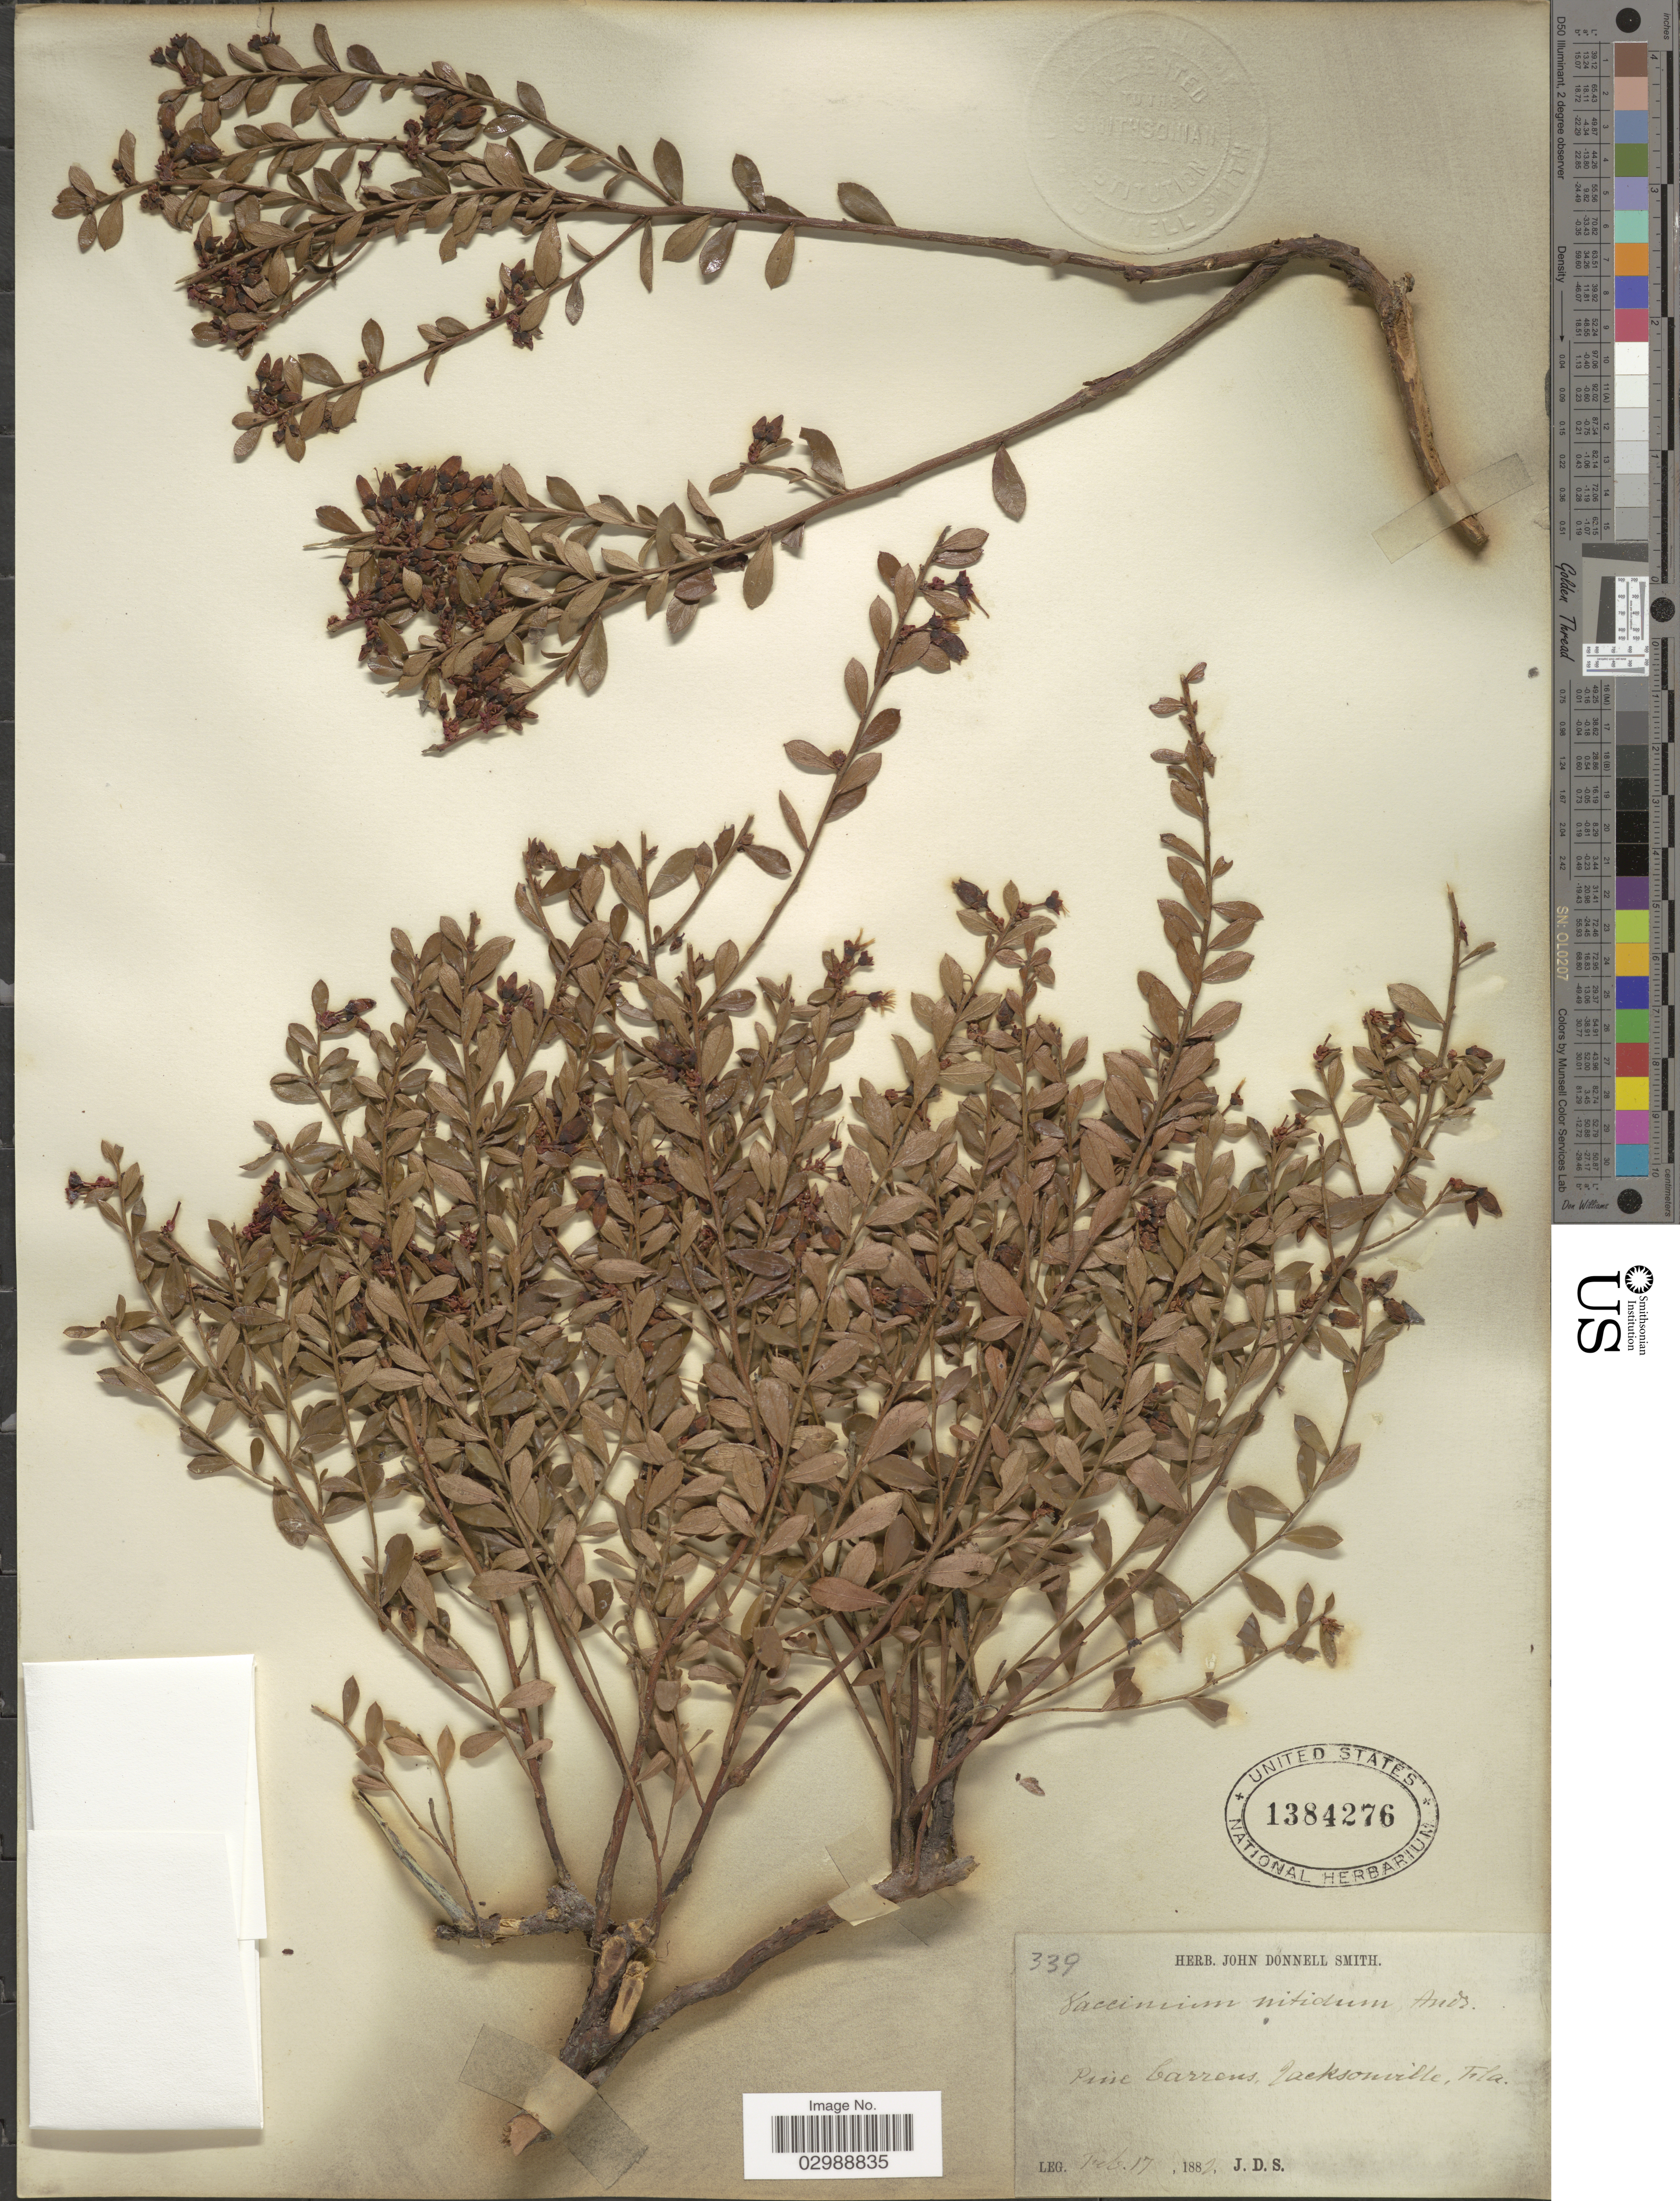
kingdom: Plantae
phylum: Tracheophyta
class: Magnoliopsida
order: Ericales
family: Ericaceae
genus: Vaccinium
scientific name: Vaccinium nitidum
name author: Andrews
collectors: J. Donnell Smith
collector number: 339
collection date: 1882-02-17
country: United States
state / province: Florida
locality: Jacksonville, Fla.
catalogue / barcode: US 1384276